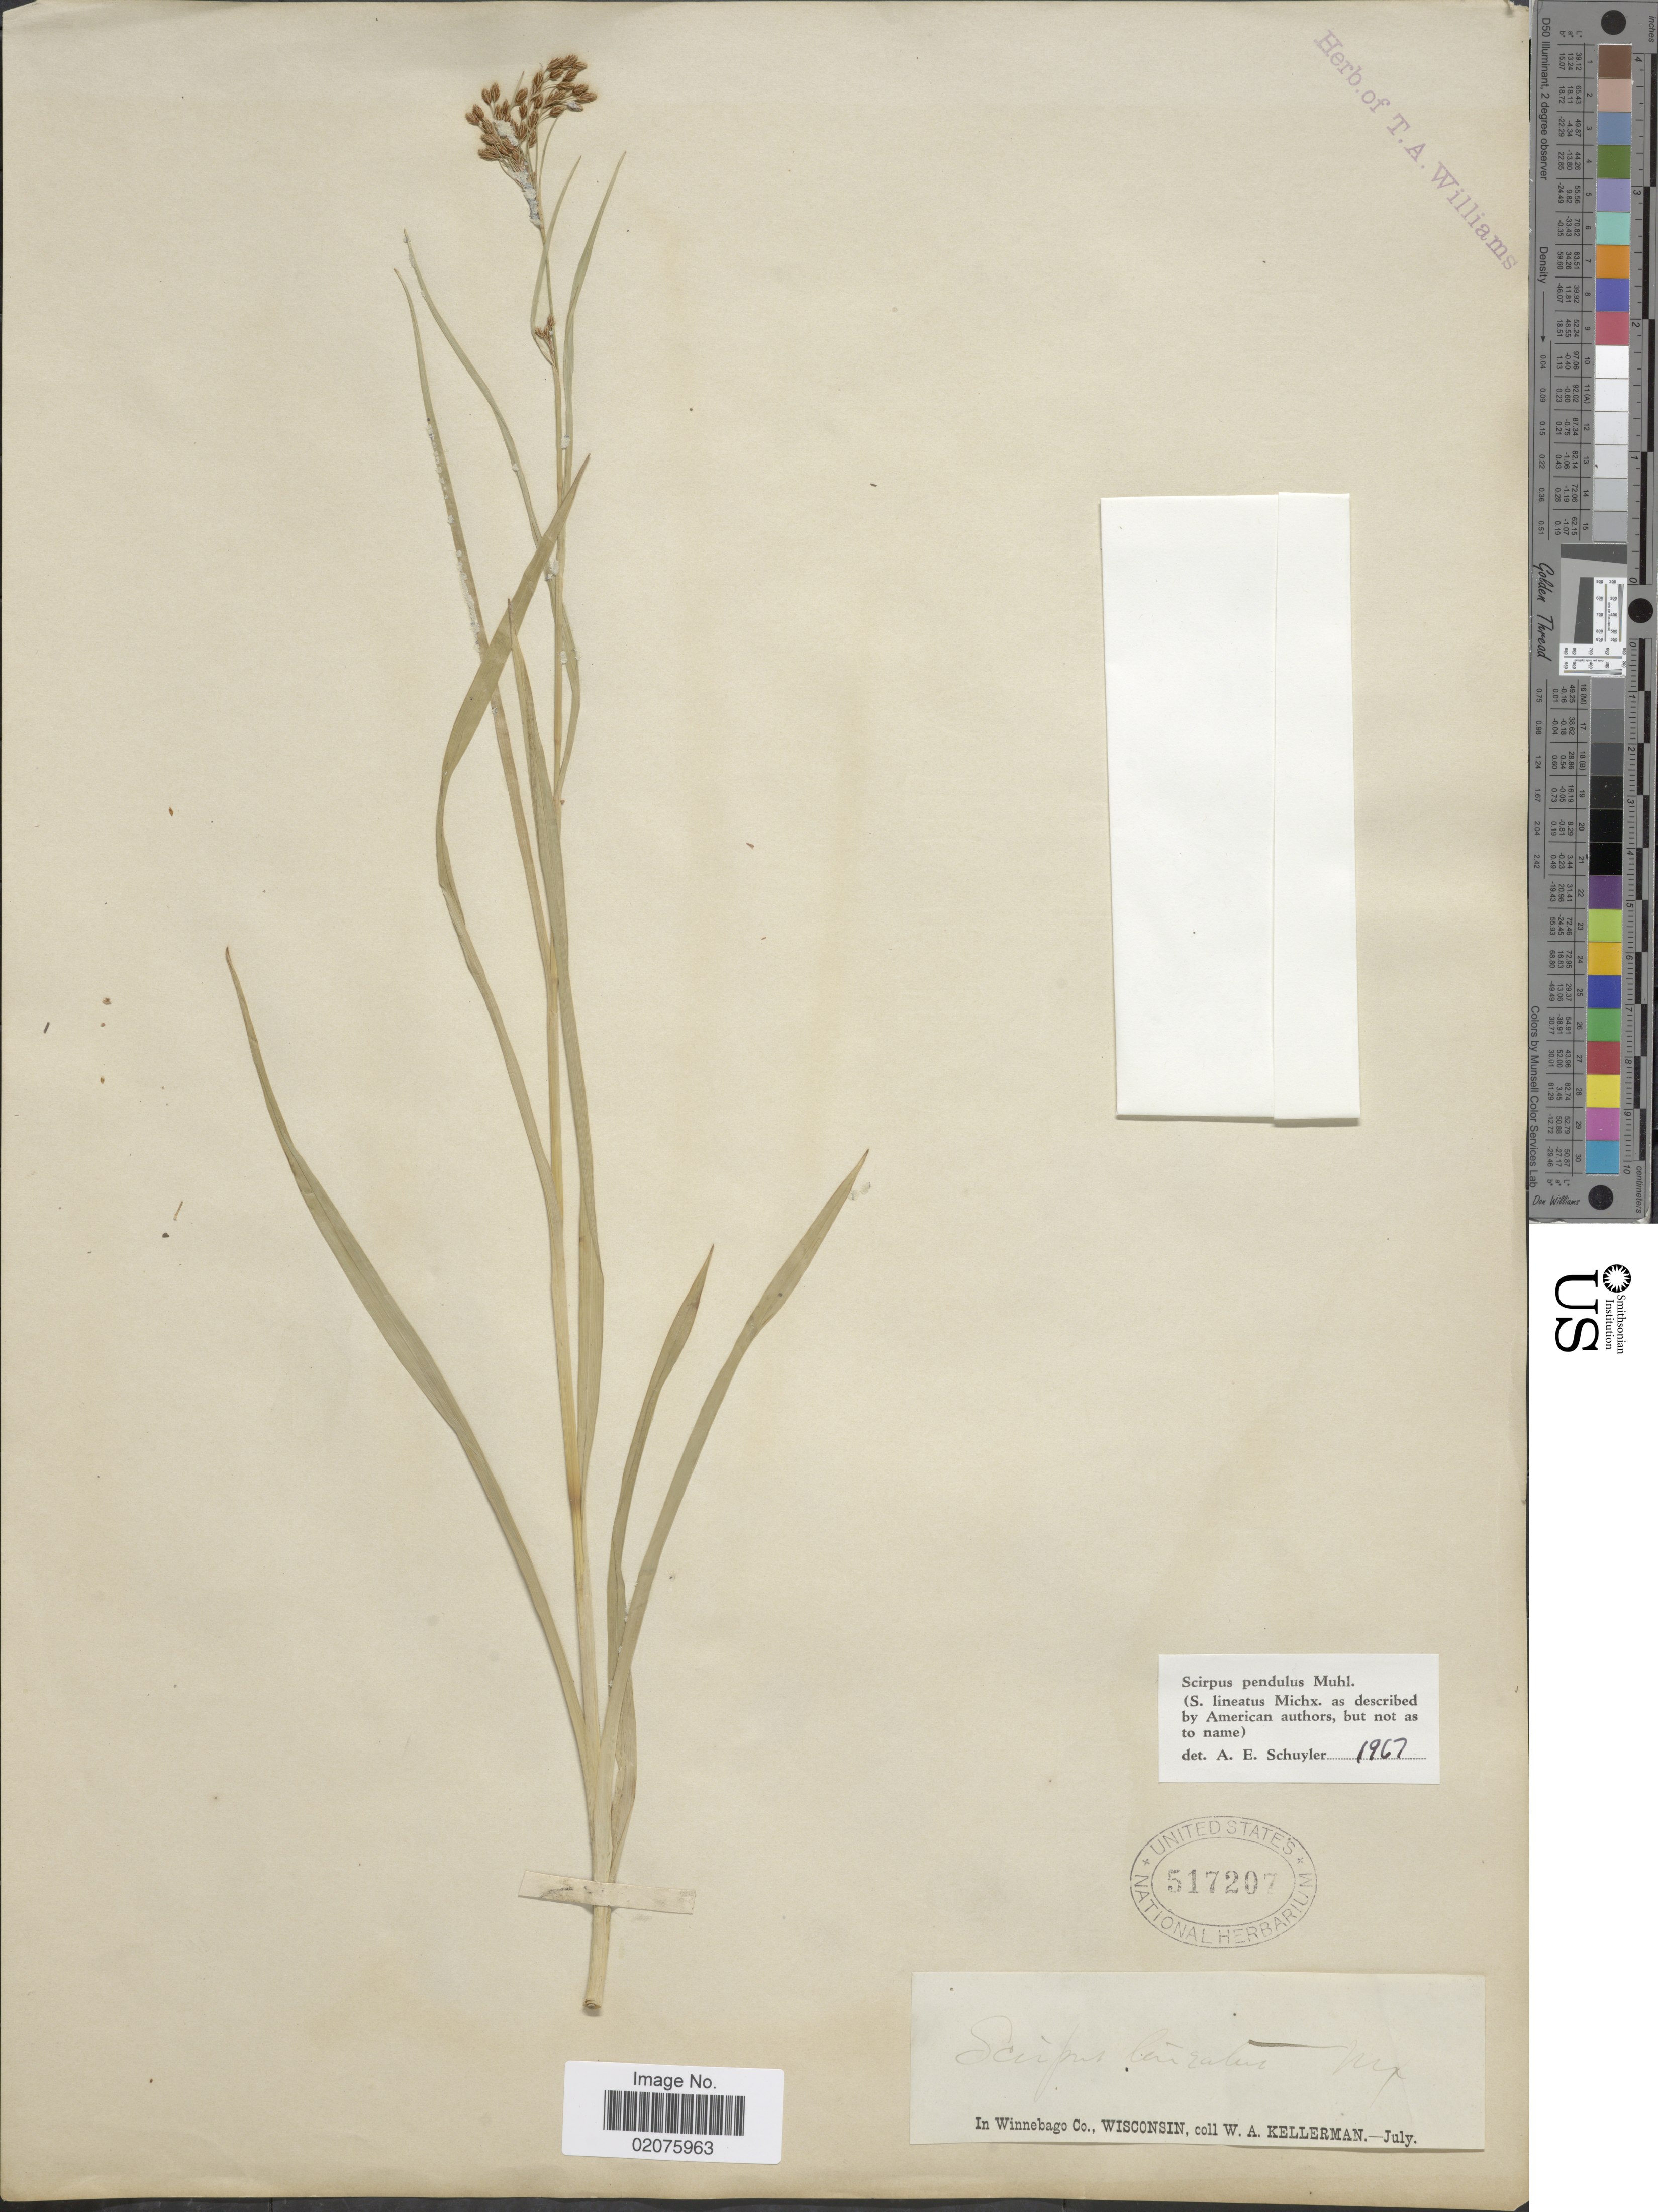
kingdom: Plantae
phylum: Tracheophyta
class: Liliopsida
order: Poales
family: Cyperaceae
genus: Scirpus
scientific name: Scirpus pendulus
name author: Muhl.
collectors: W. Kellerman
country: United States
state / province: Wisconsin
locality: In Winnebago Co.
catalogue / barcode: US 517207